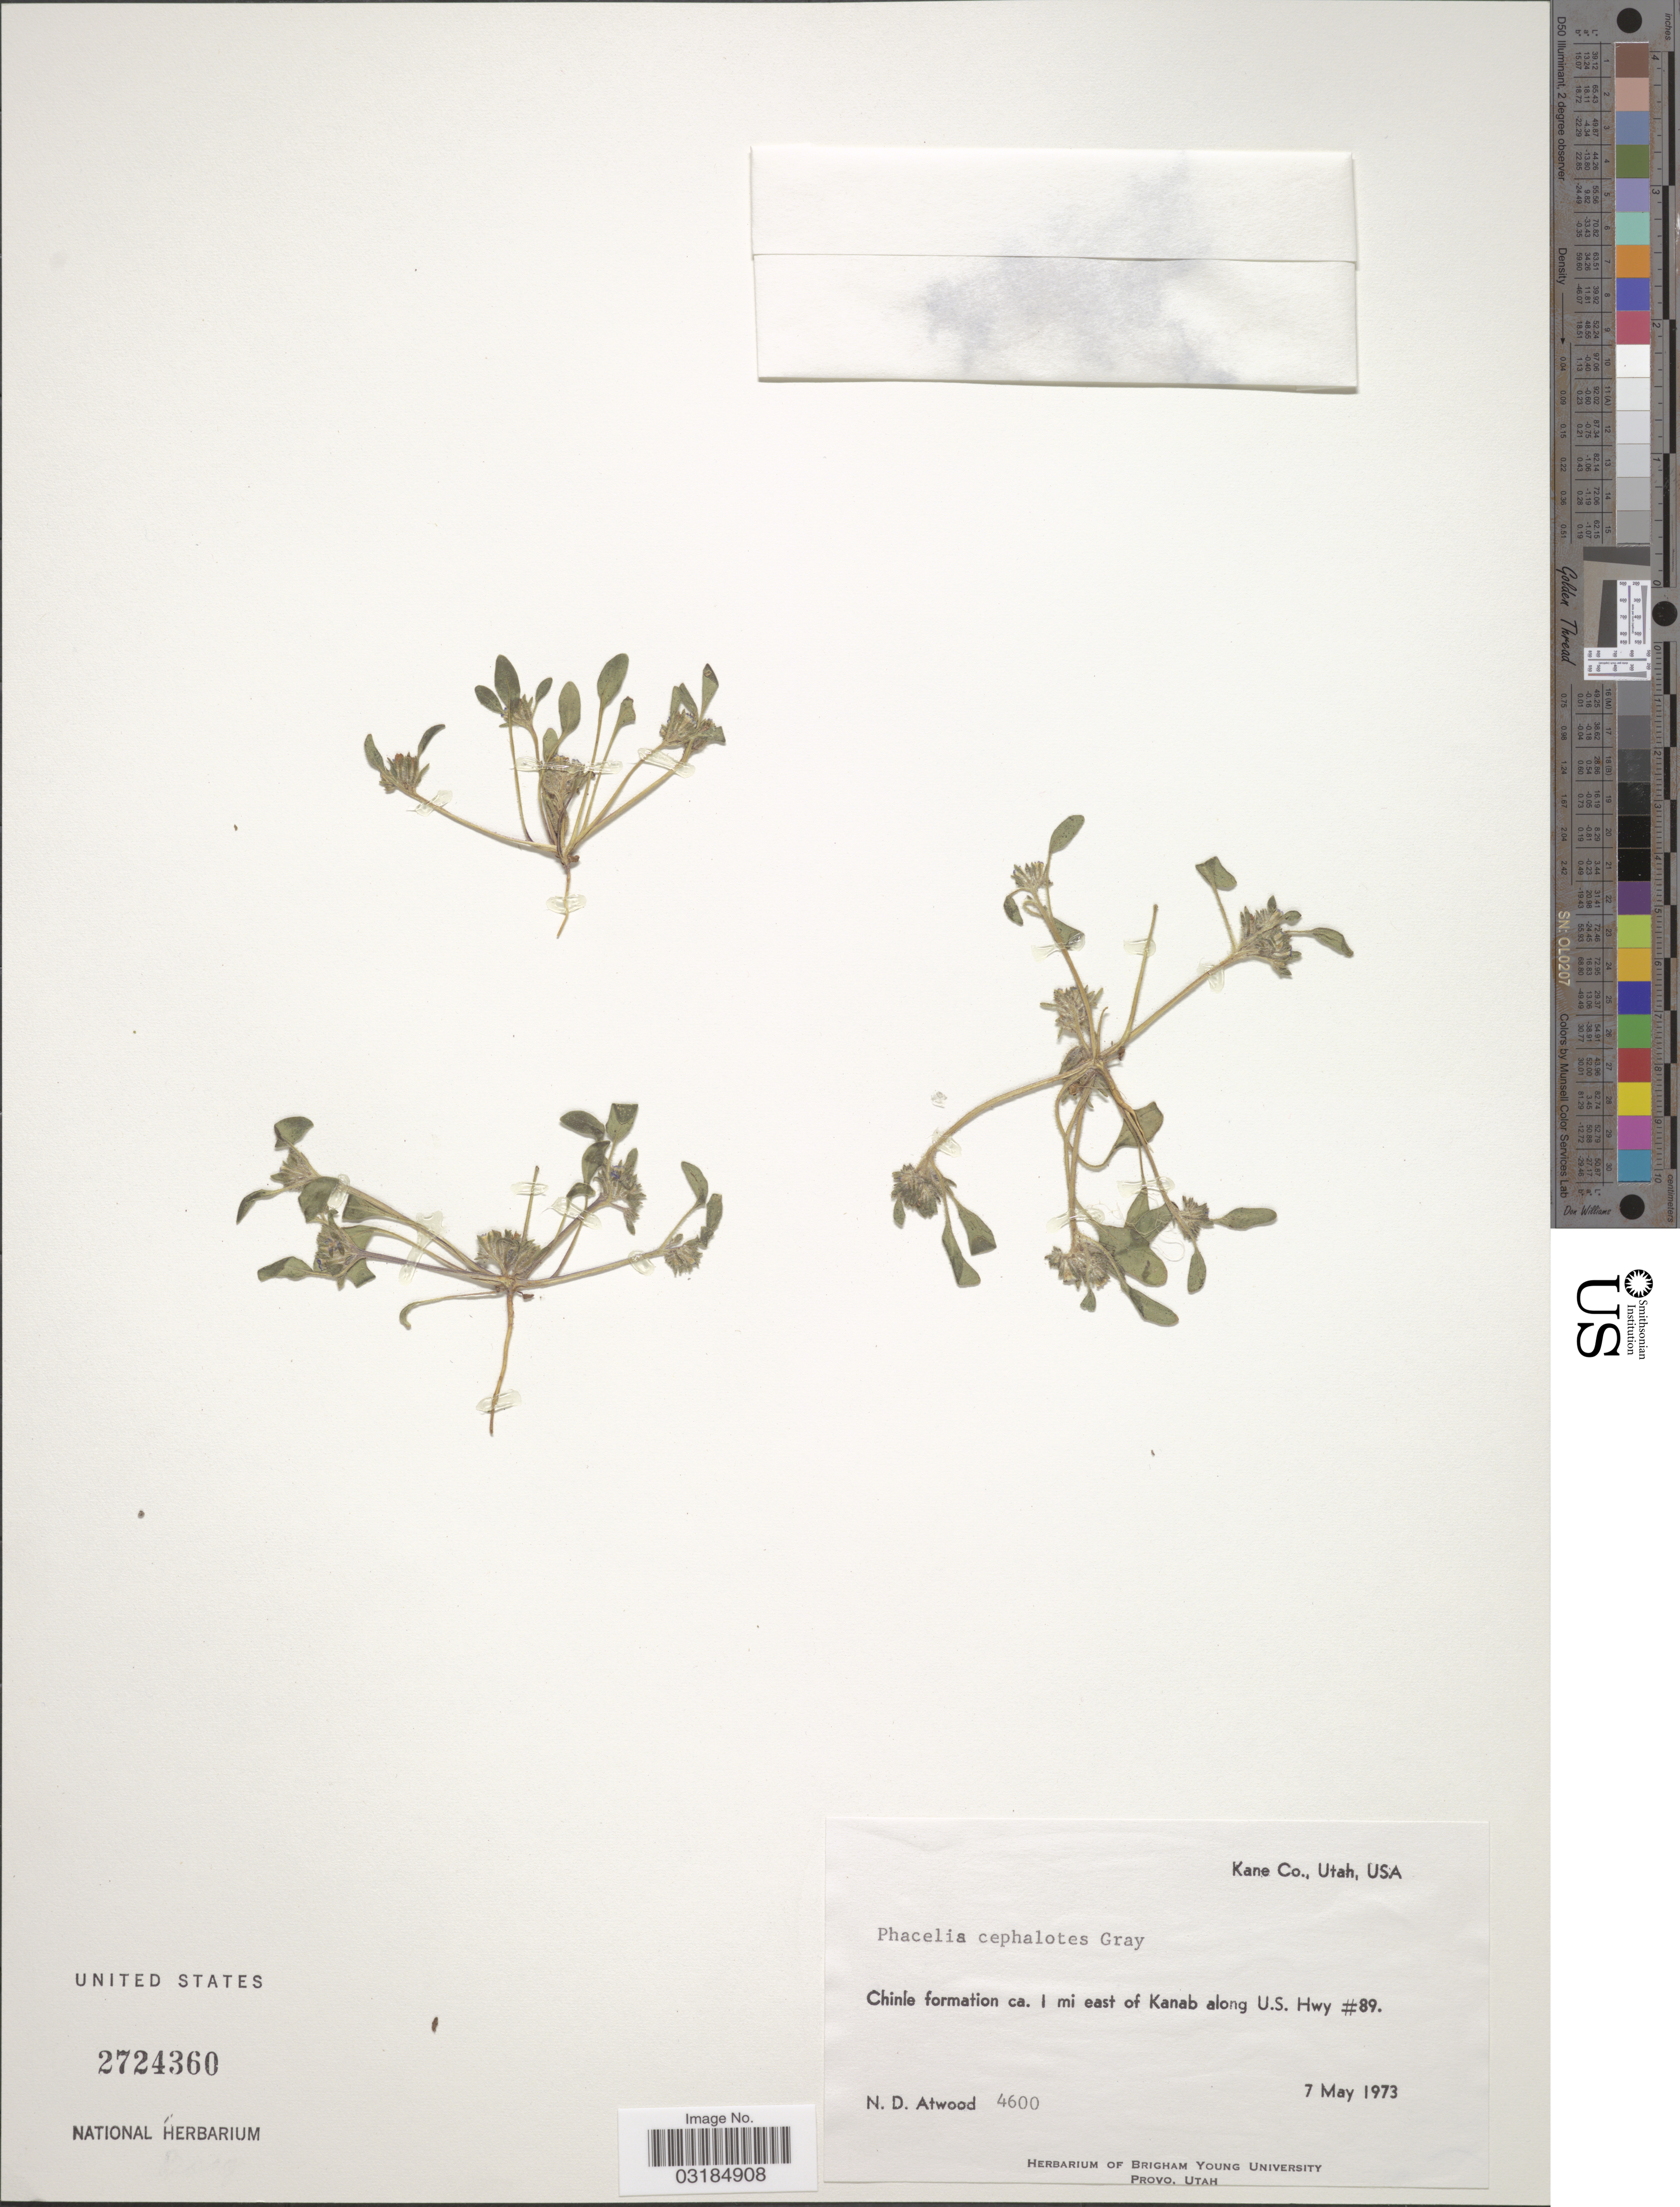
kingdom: Plantae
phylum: Tracheophyta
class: Magnoliopsida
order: Boraginales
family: Hydrophyllaceae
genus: Phacelia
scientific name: Phacelia cephalotes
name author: A. Gray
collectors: N. Atwood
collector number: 4600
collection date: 1973-05-07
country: United States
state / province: Utah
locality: Kane Co. Chinle Formation ca. 1 mi east of Kanab along U.S. Hwy #89.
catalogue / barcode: US 2724360